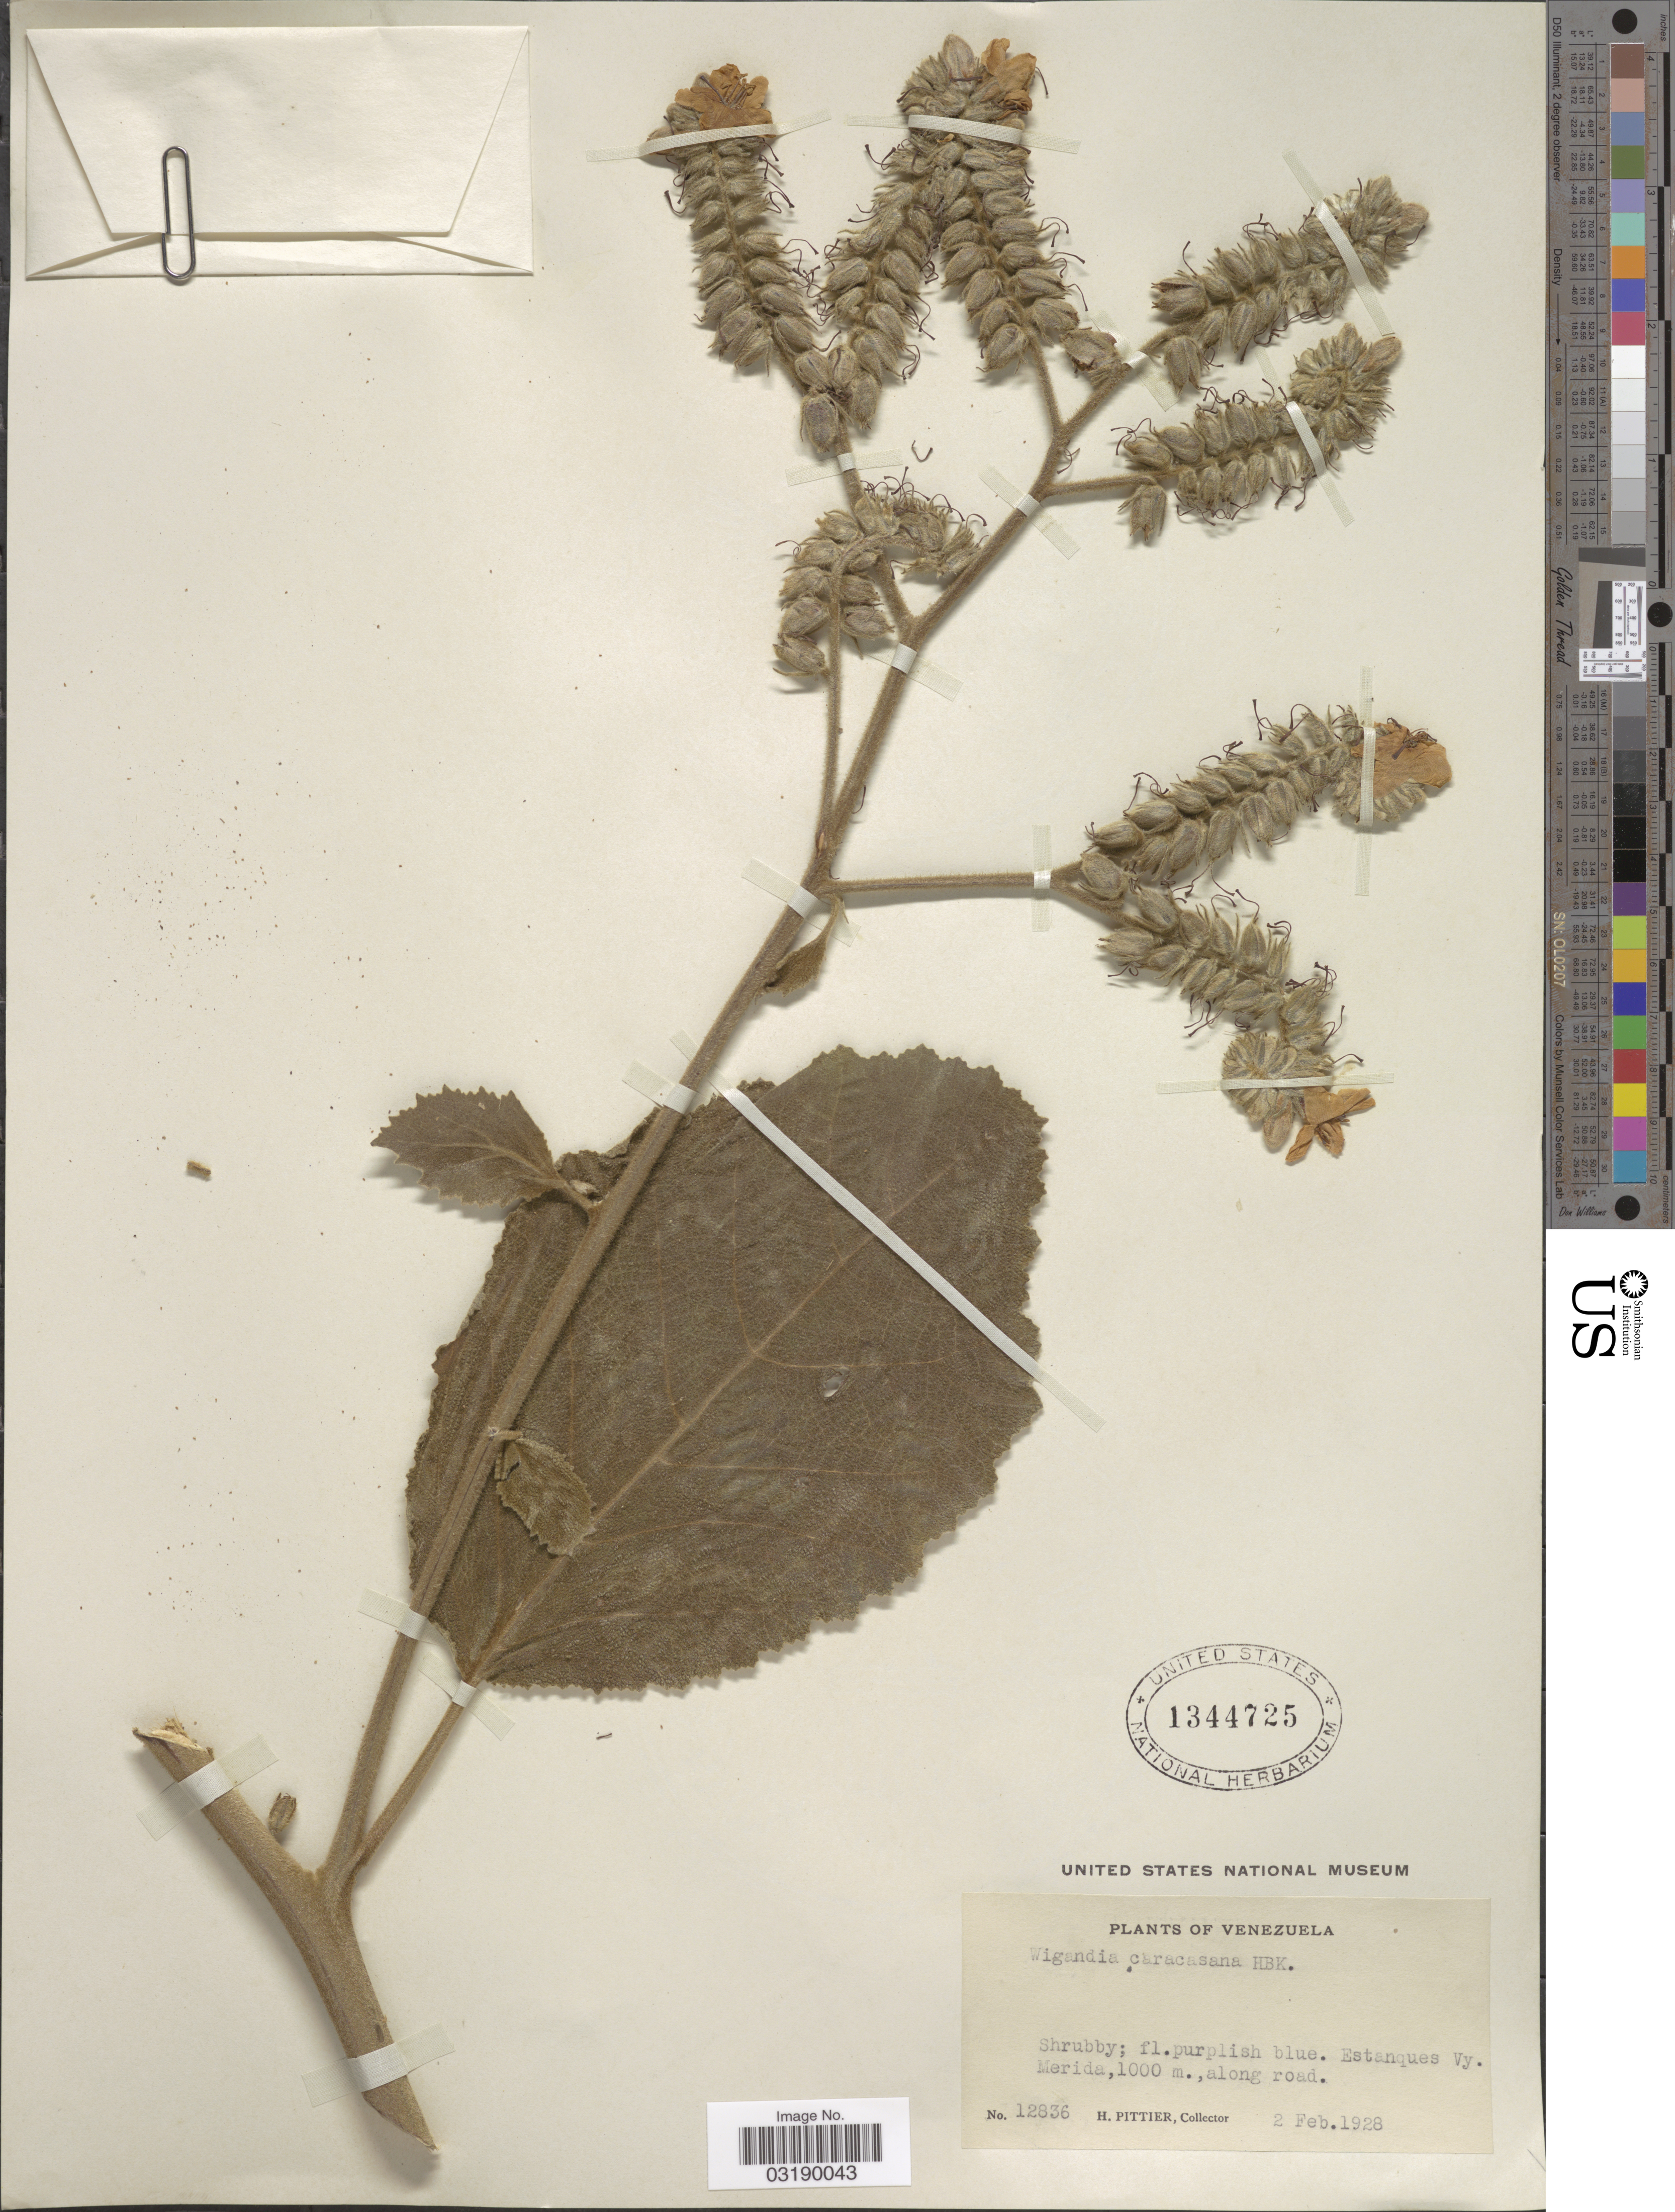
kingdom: Plantae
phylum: Tracheophyta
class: Magnoliopsida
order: Boraginales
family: Namaceae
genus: Wigandia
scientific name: Wigandia caracasana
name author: Kunth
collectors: H. F. Pittier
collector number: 12836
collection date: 1928-02-02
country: Venezuela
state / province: Mérida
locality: Estanques Vy. Along road.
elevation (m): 1000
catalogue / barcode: US 1344725